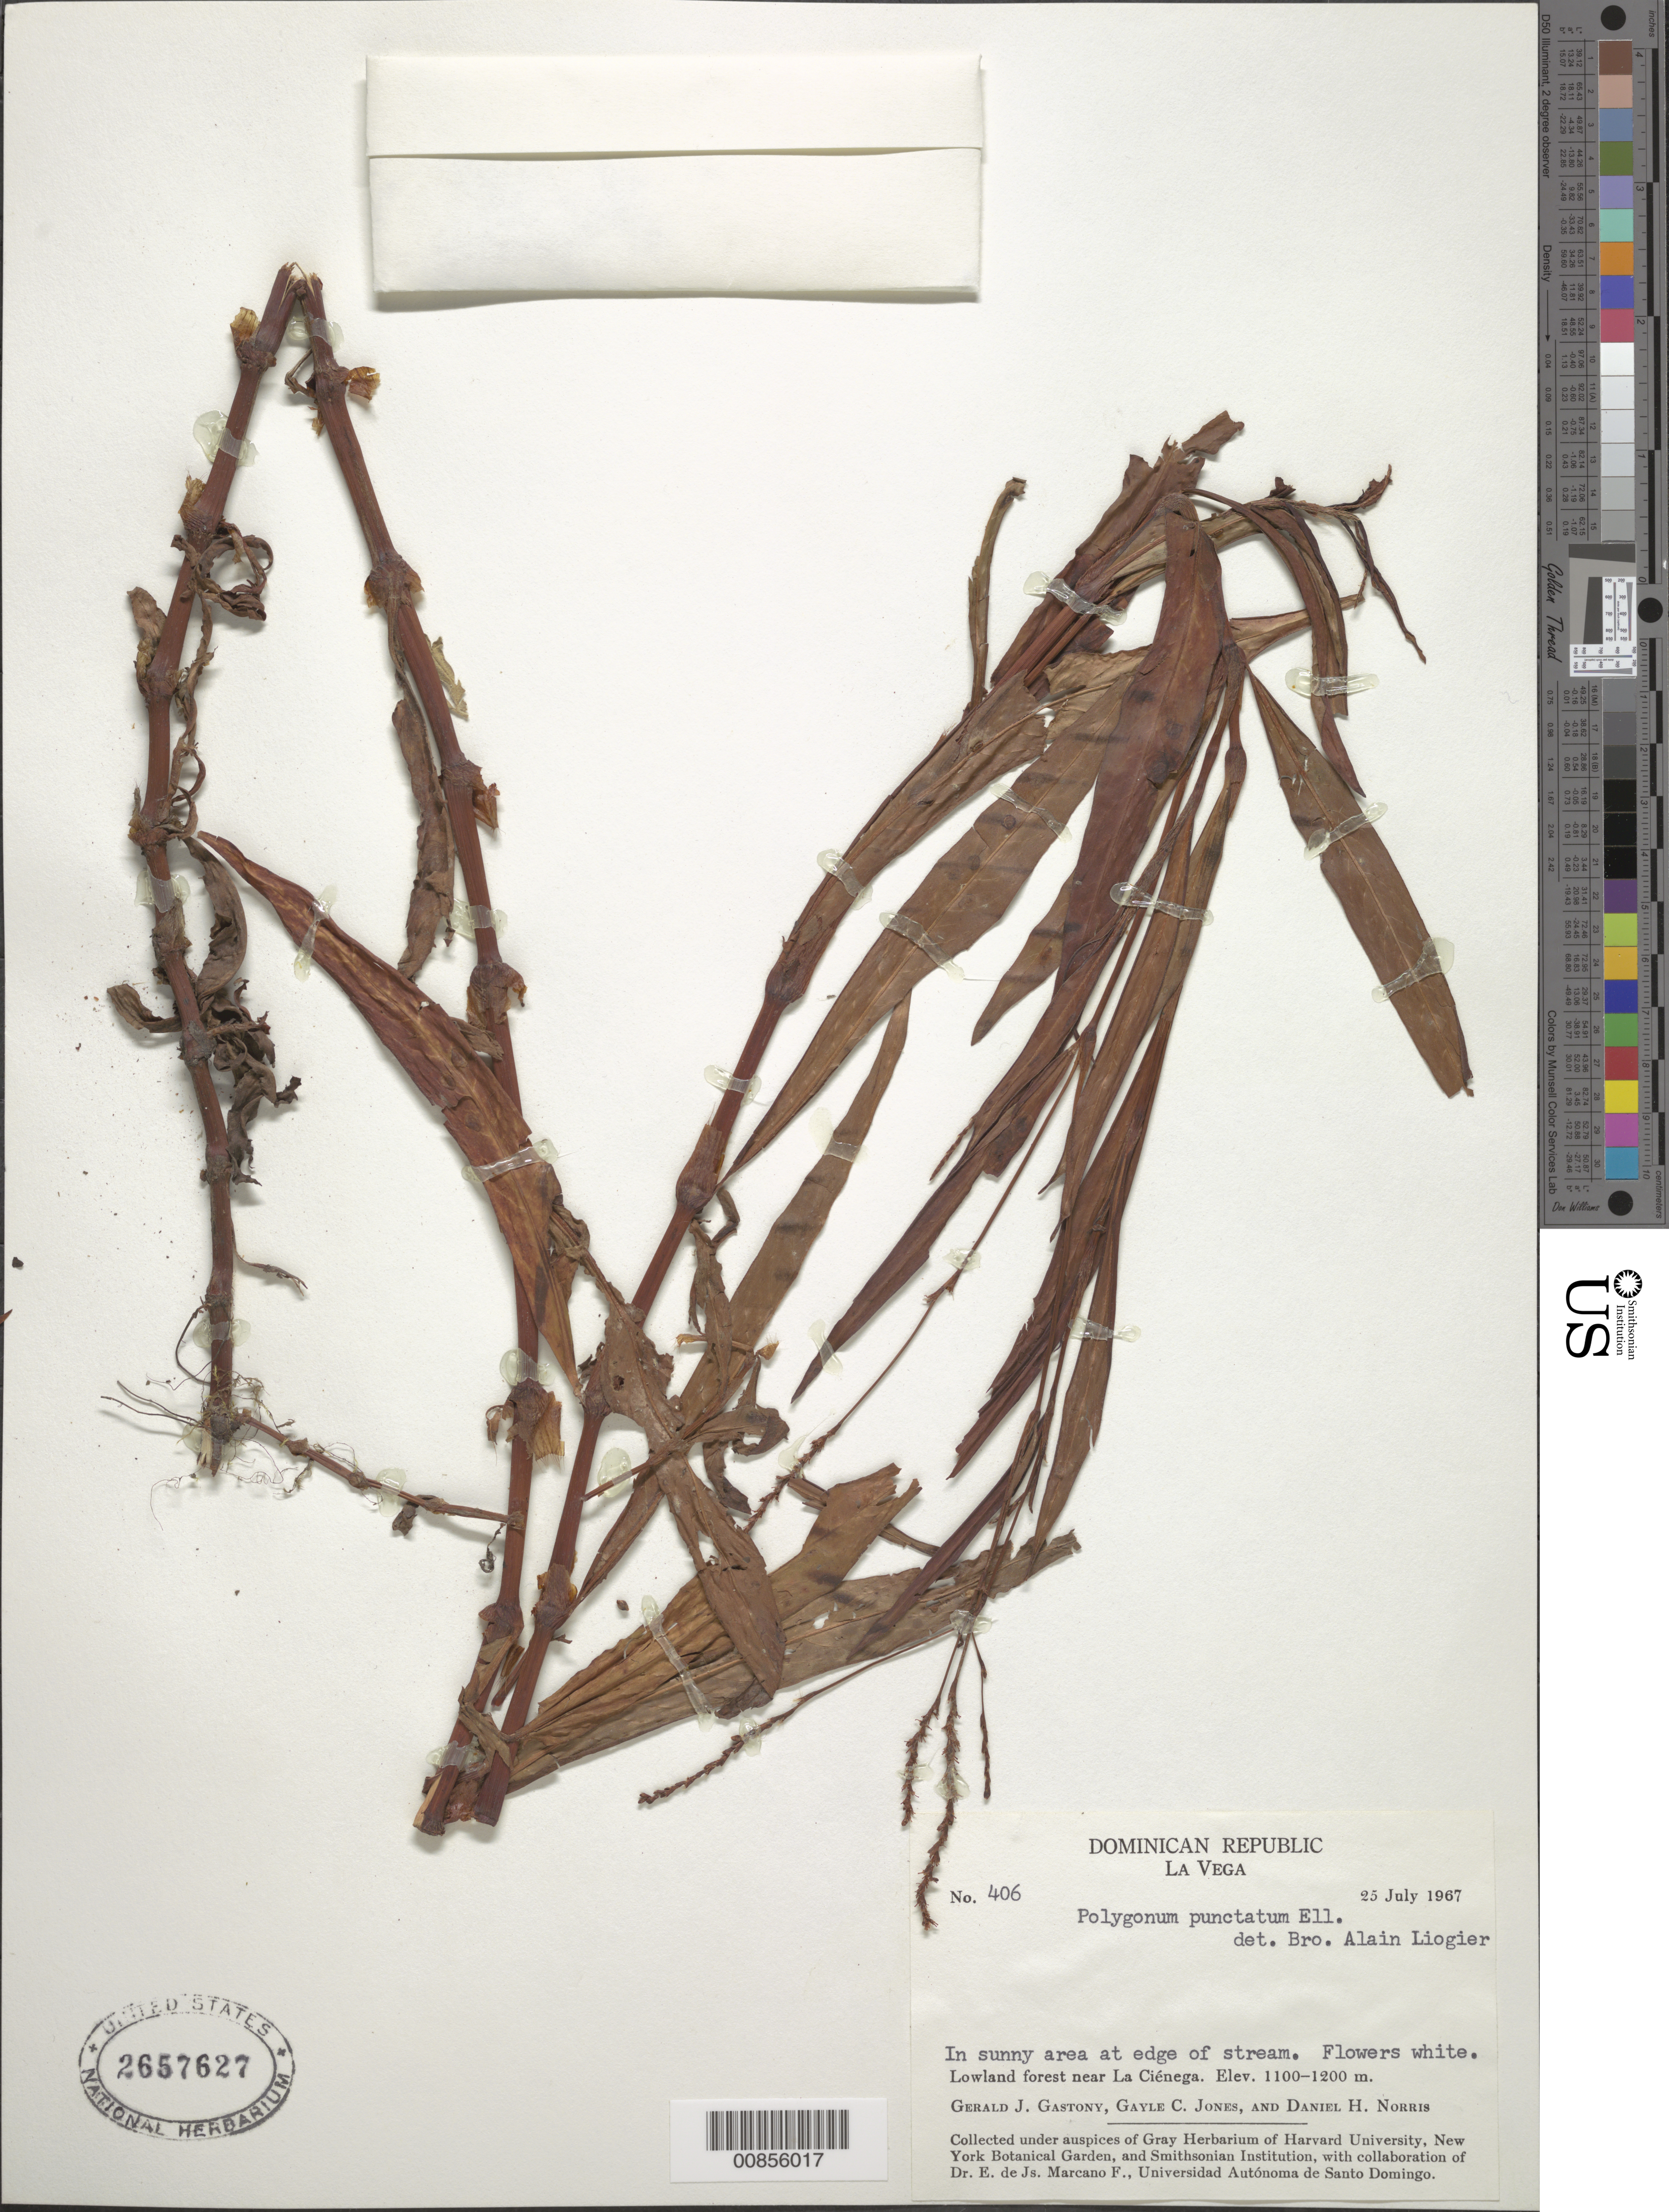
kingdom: Plantae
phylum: Tracheophyta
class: Magnoliopsida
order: Caryophyllales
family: Polygonaceae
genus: Polygonum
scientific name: Polygonum punctatum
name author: Elliott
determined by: Liogier, Alain H.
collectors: G. Gastony, G. C. Jones & D. H. Norris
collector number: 406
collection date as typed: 25 Jul 1967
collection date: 1967-07-25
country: Dominican Republic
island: Hispaniola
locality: Near La Ciénaga,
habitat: In sunny area at edge of stream. Lowland forest.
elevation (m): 1100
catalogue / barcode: US 2657627